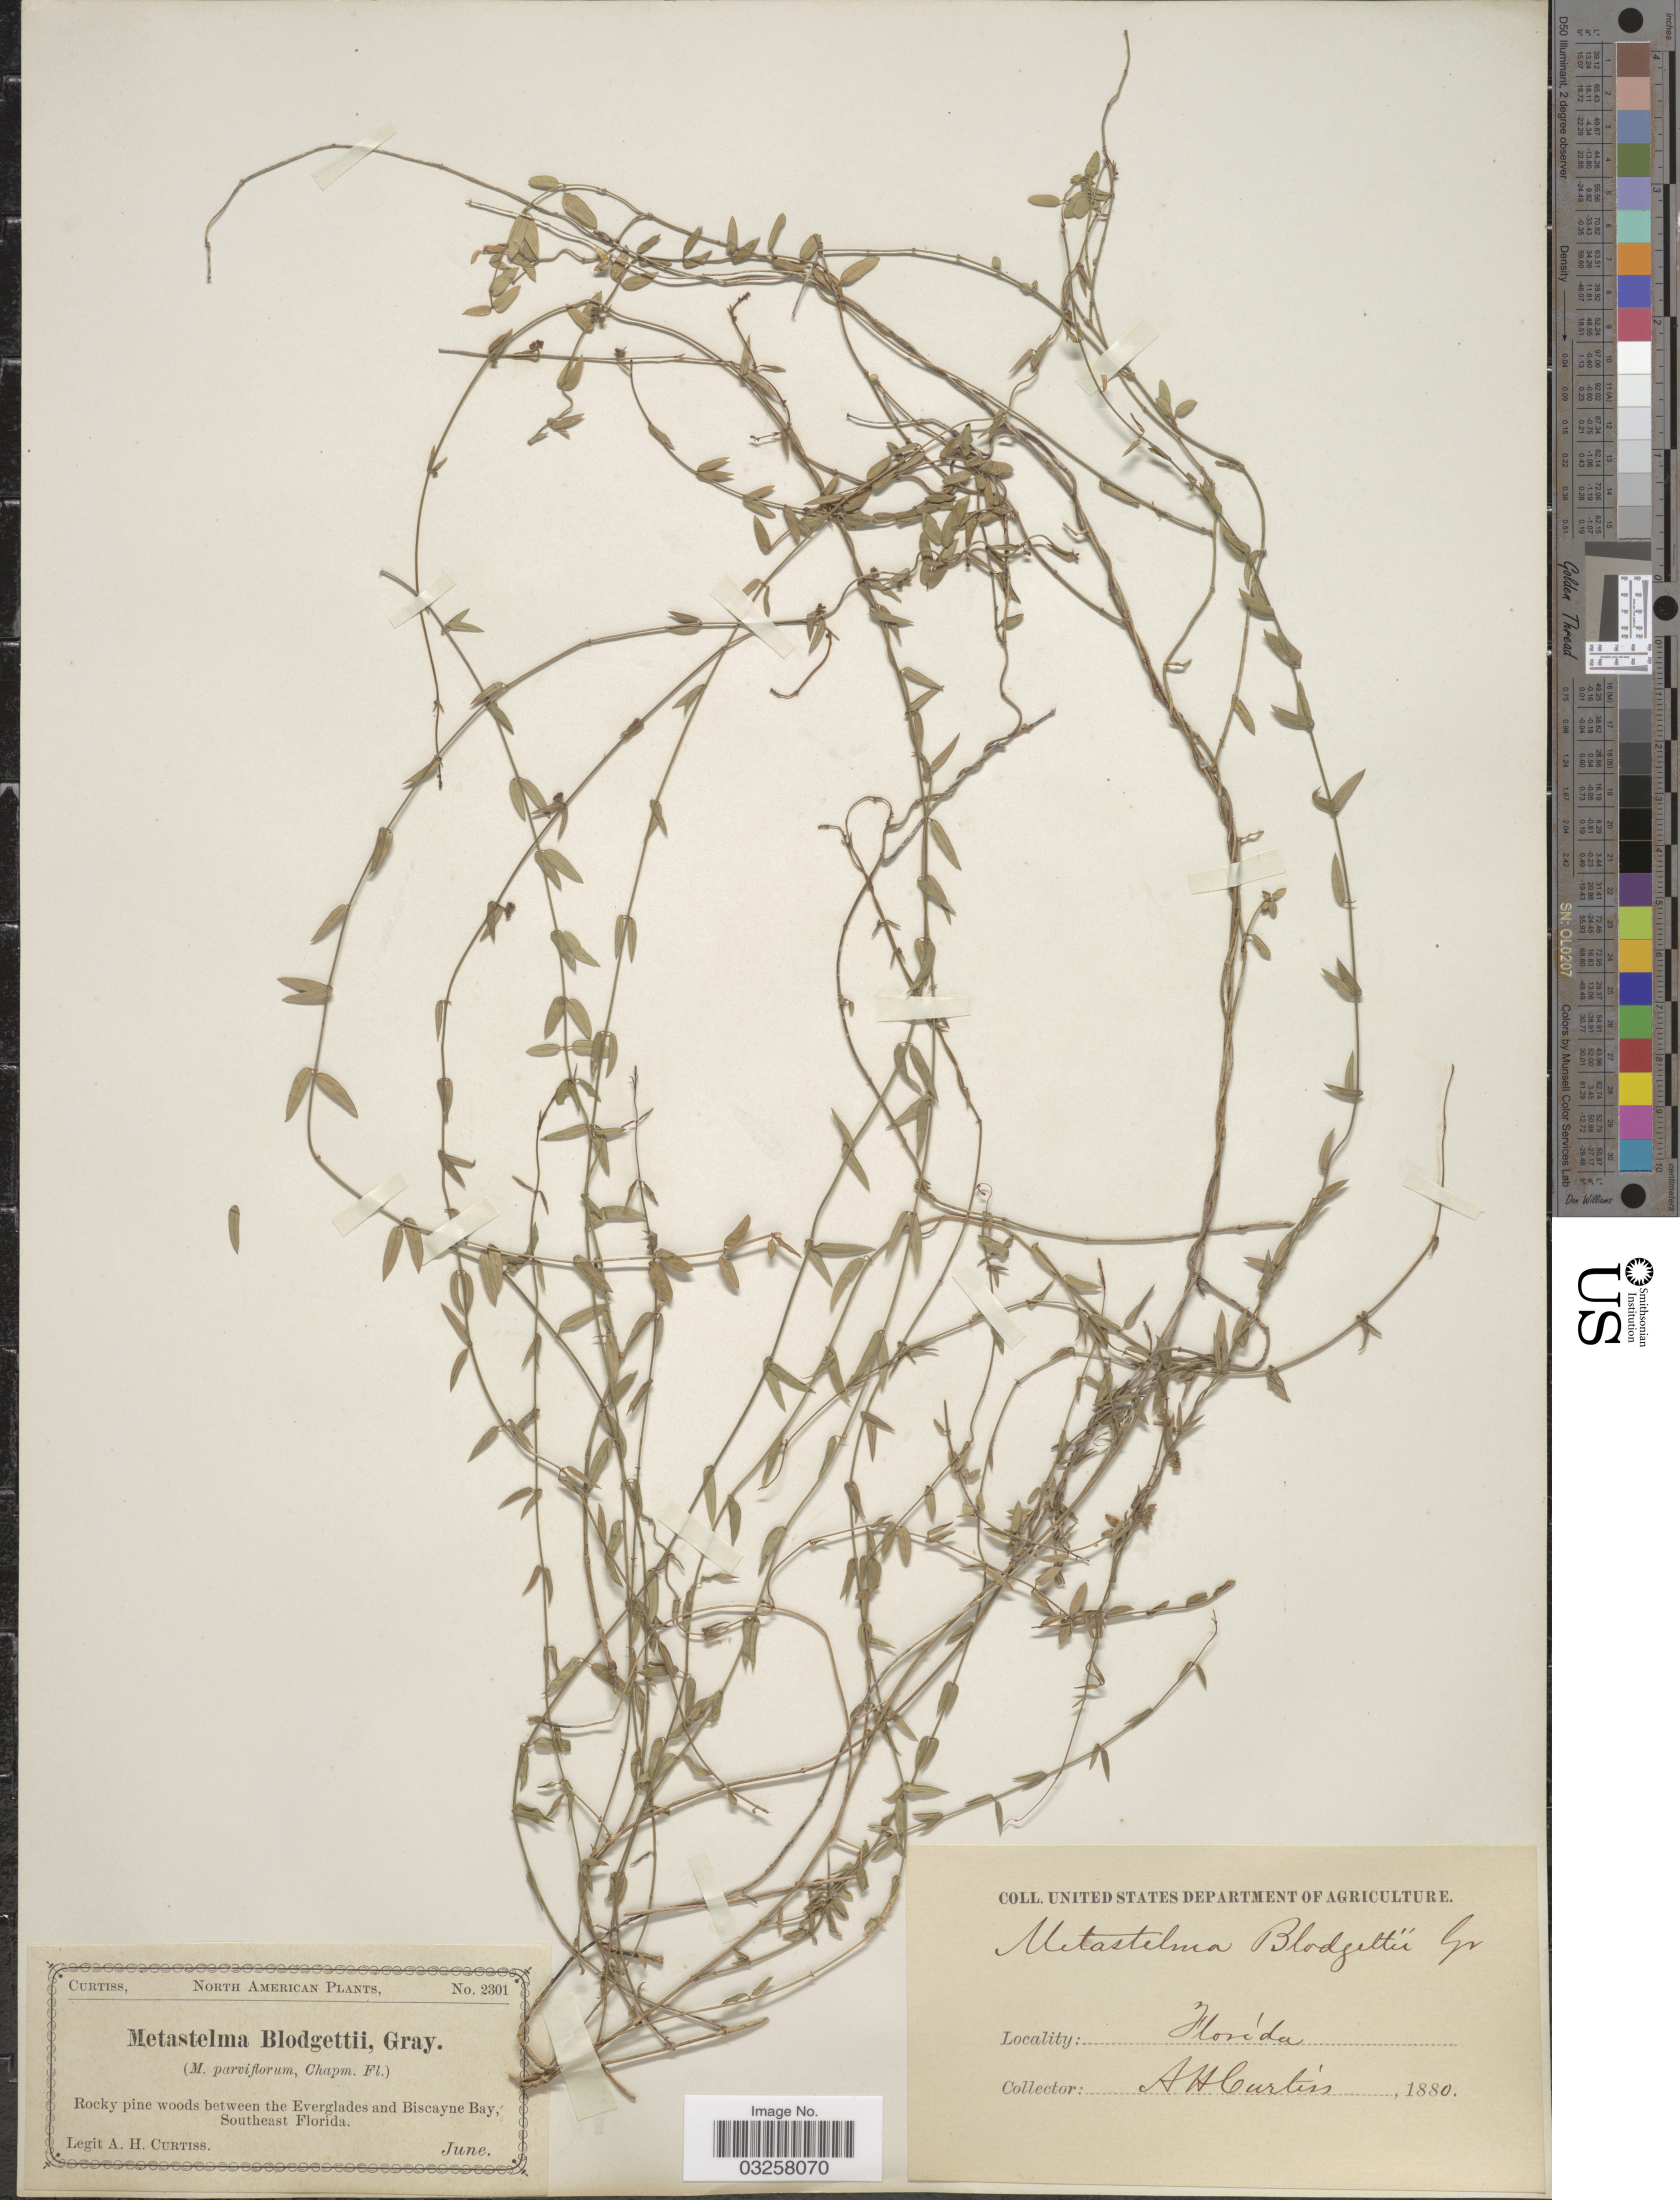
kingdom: Plantae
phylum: Tracheophyta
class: Magnoliopsida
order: Gentianales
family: Apocynaceae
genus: Metastelma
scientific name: Metastelma blodgettii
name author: A. Gray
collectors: A. H. Curtiss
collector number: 2301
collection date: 1880-06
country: United States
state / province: Florida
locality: Rocky pine woods between the Everglades and Biscayne Bay, Southeast Florida.